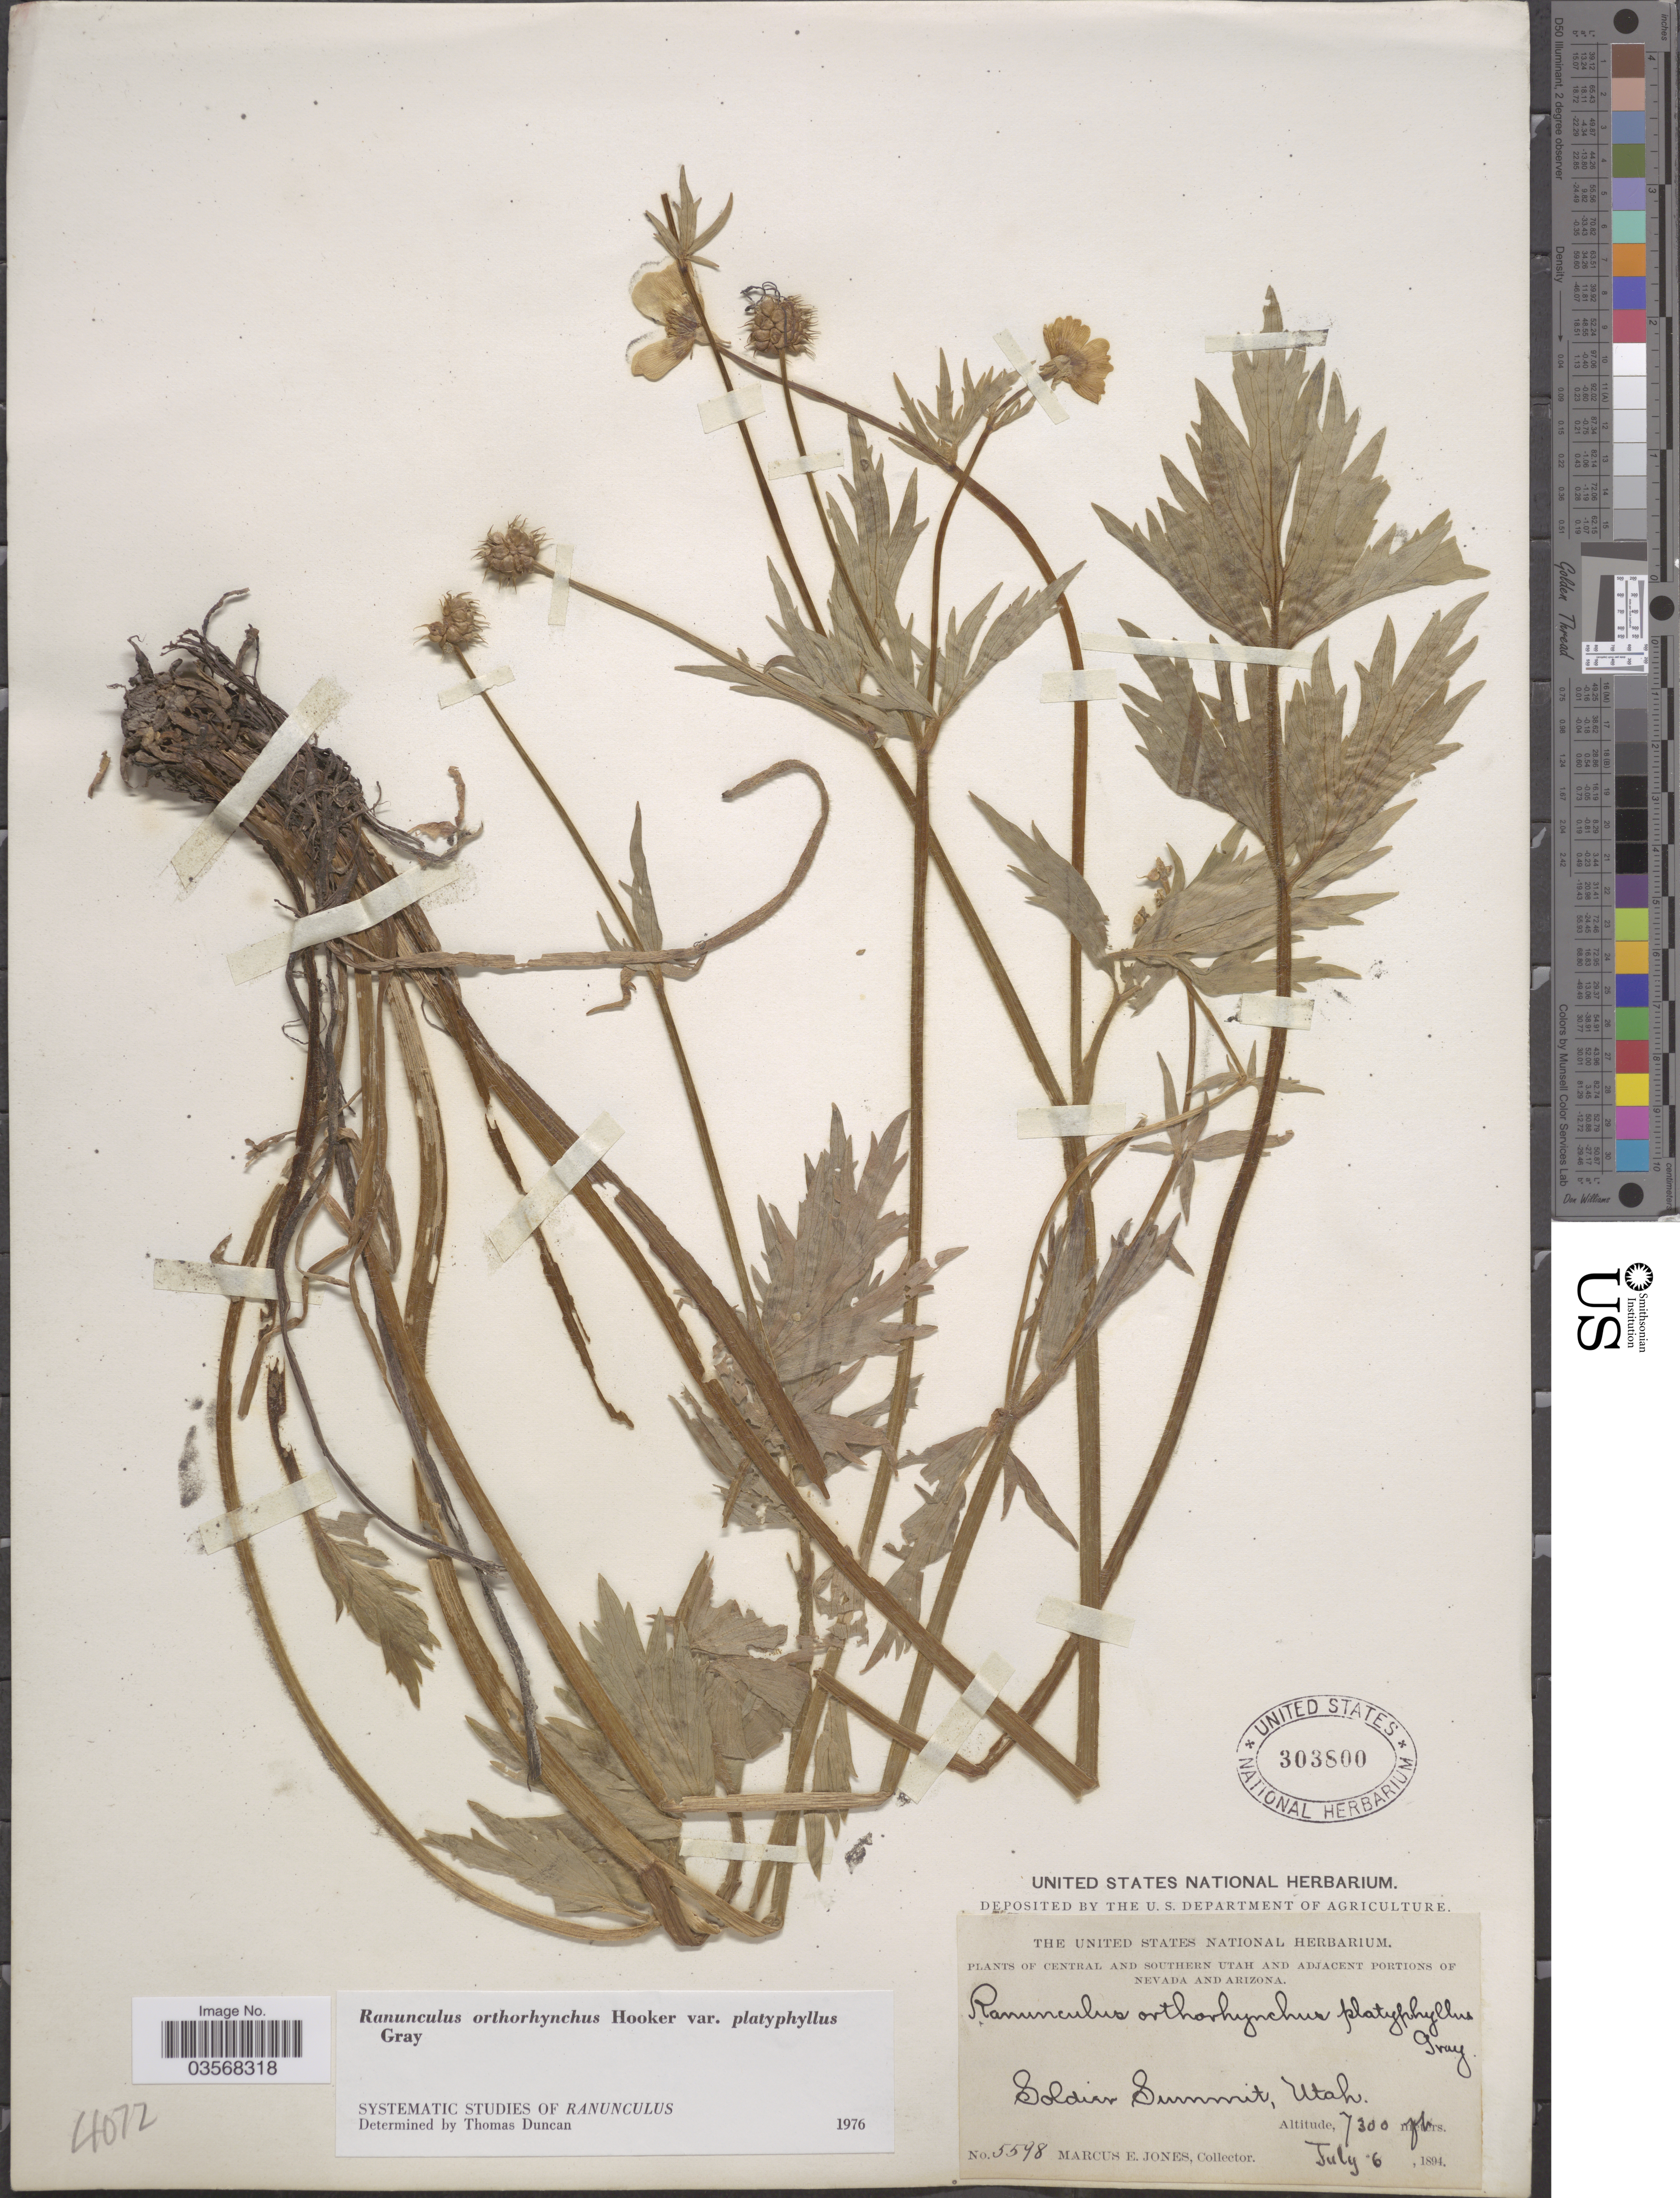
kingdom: Plantae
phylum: Tracheophyta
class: Magnoliopsida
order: Ranunculales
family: Ranunculaceae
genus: Ranunculus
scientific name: Ranunculus orthorhynchus var. platyphyllus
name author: A. Gray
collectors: M. E. Jones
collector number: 5598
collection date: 1894-07-06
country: United States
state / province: Utah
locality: Central and Southern Utah. Soldier Summit.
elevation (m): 2225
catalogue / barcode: US 303800